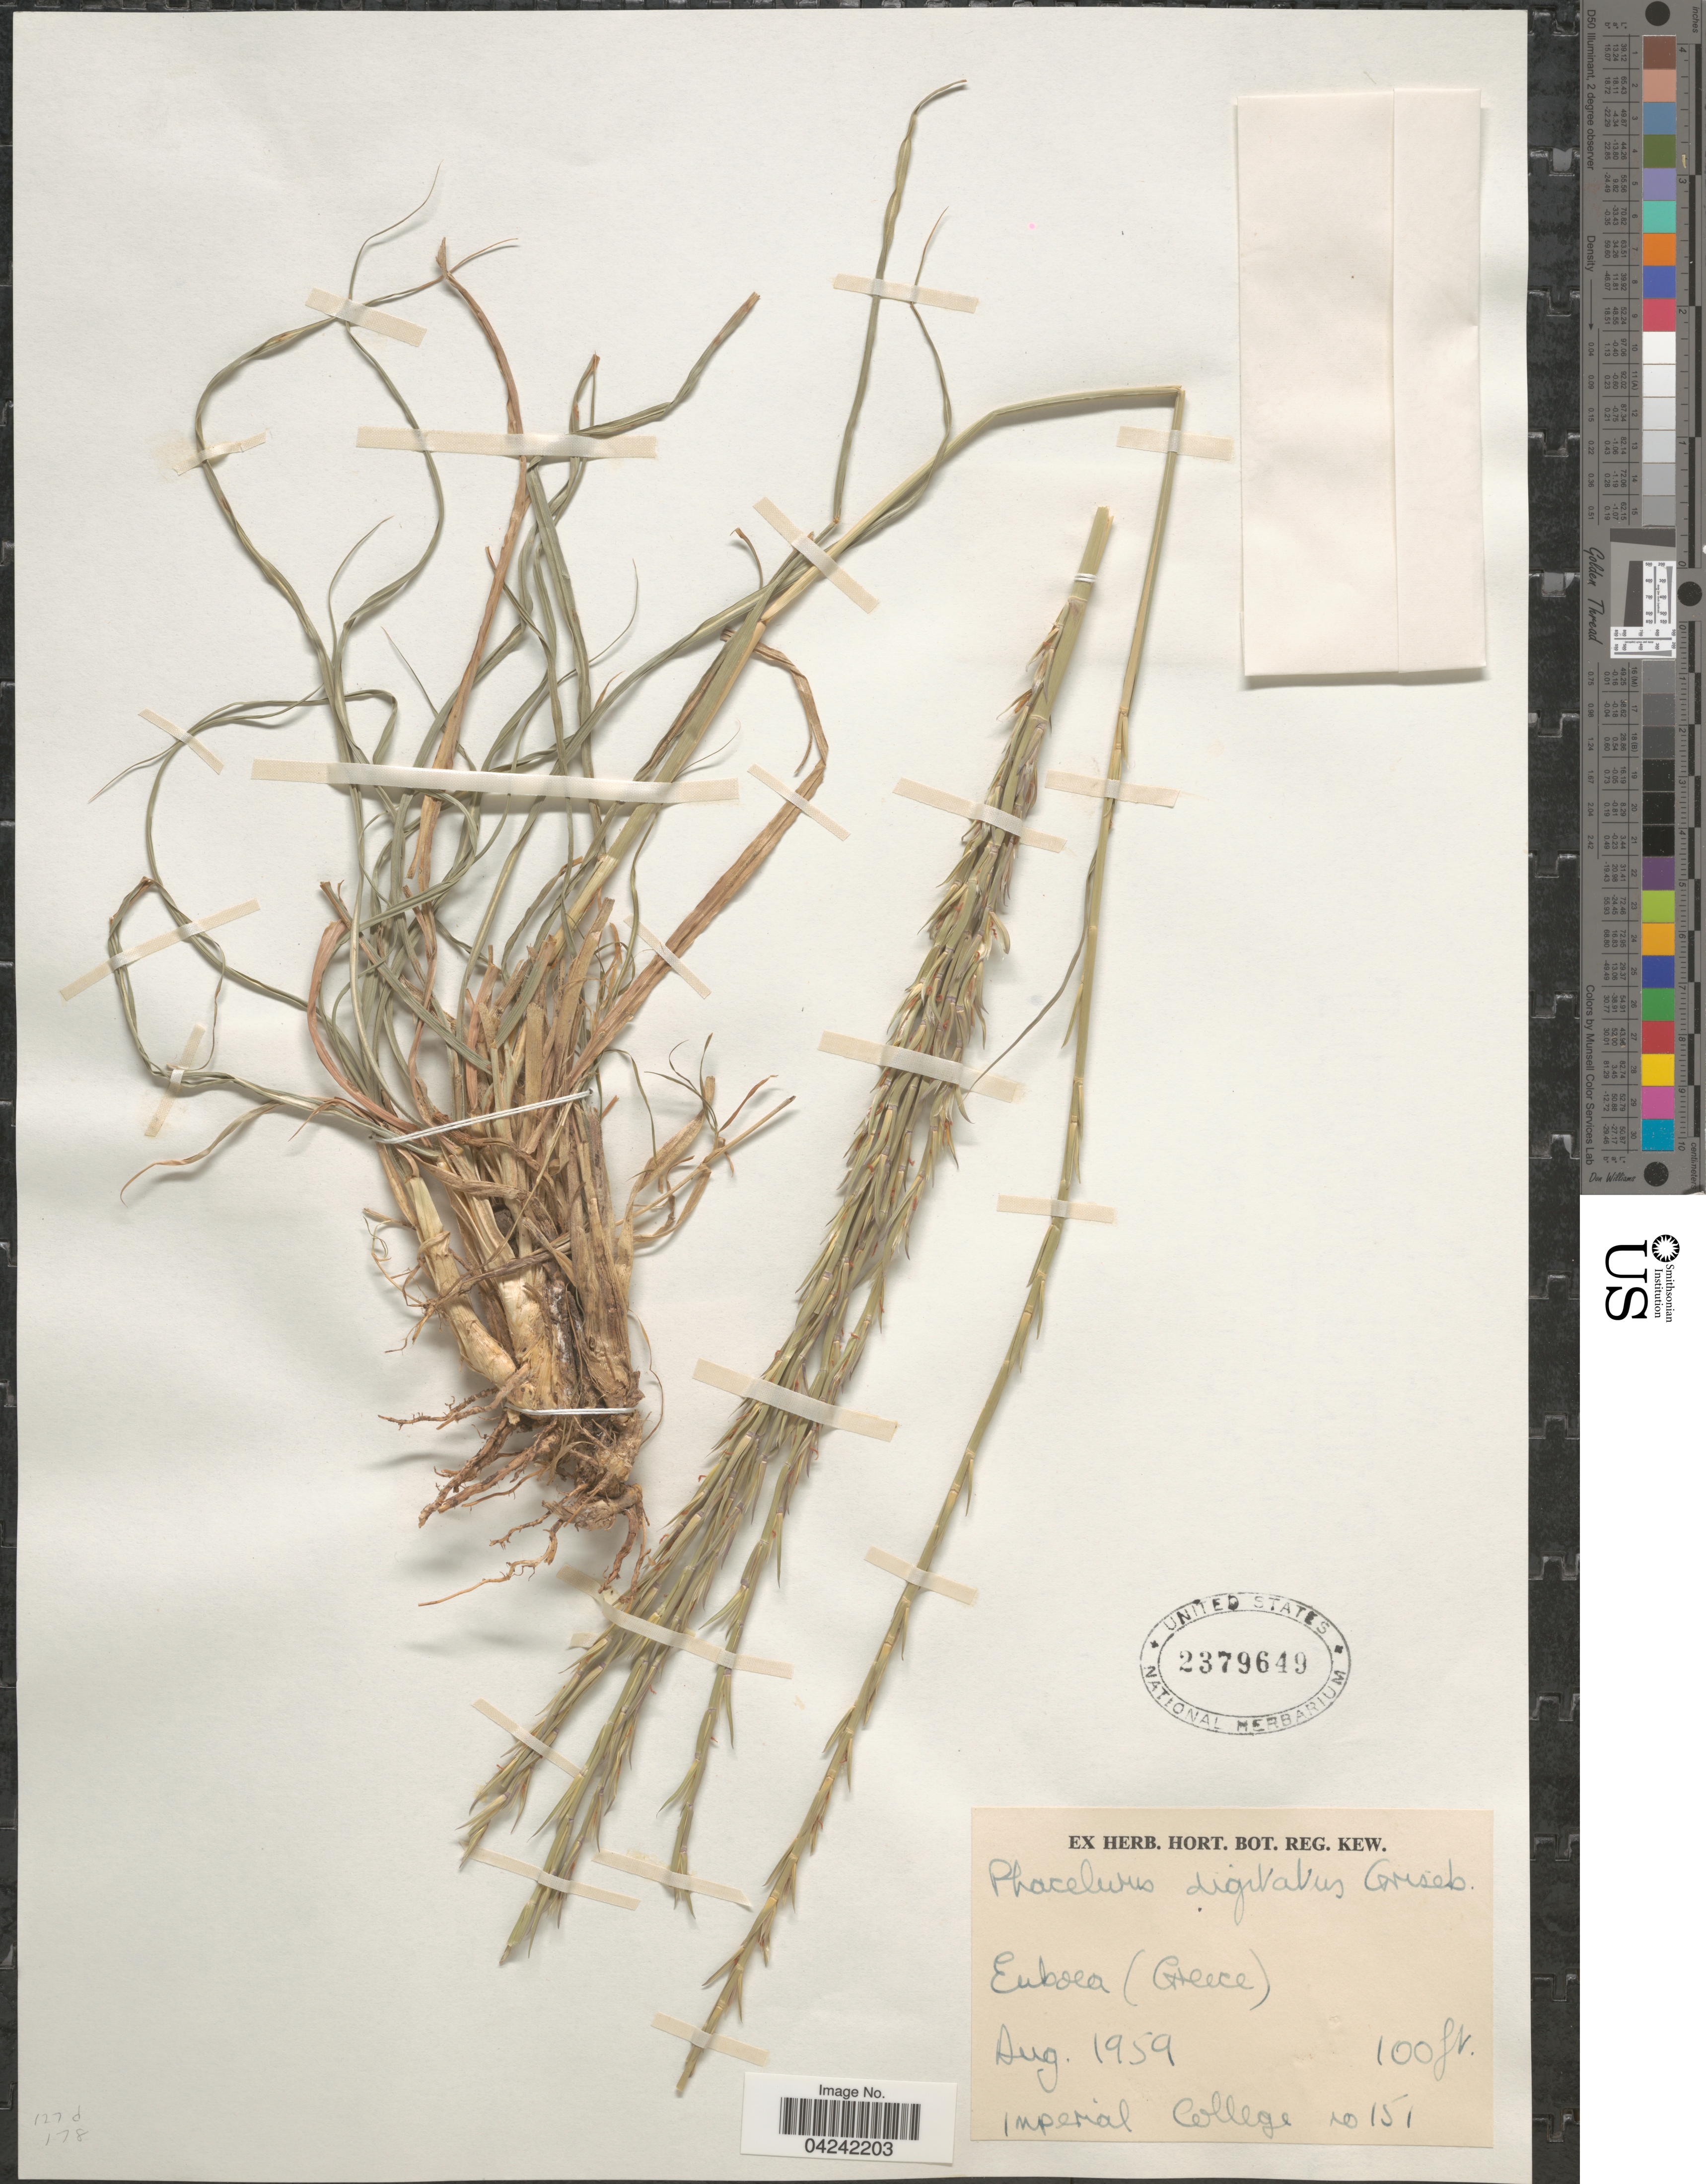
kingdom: Plantae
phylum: Tracheophyta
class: Liliopsida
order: Poales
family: Poaceae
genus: Phacelurus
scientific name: Phacelurus digitatus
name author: (Sibth. & Sm.) Griseb.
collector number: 151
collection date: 1959-08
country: Greece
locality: Euboea.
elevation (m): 30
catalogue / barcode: US 2379649